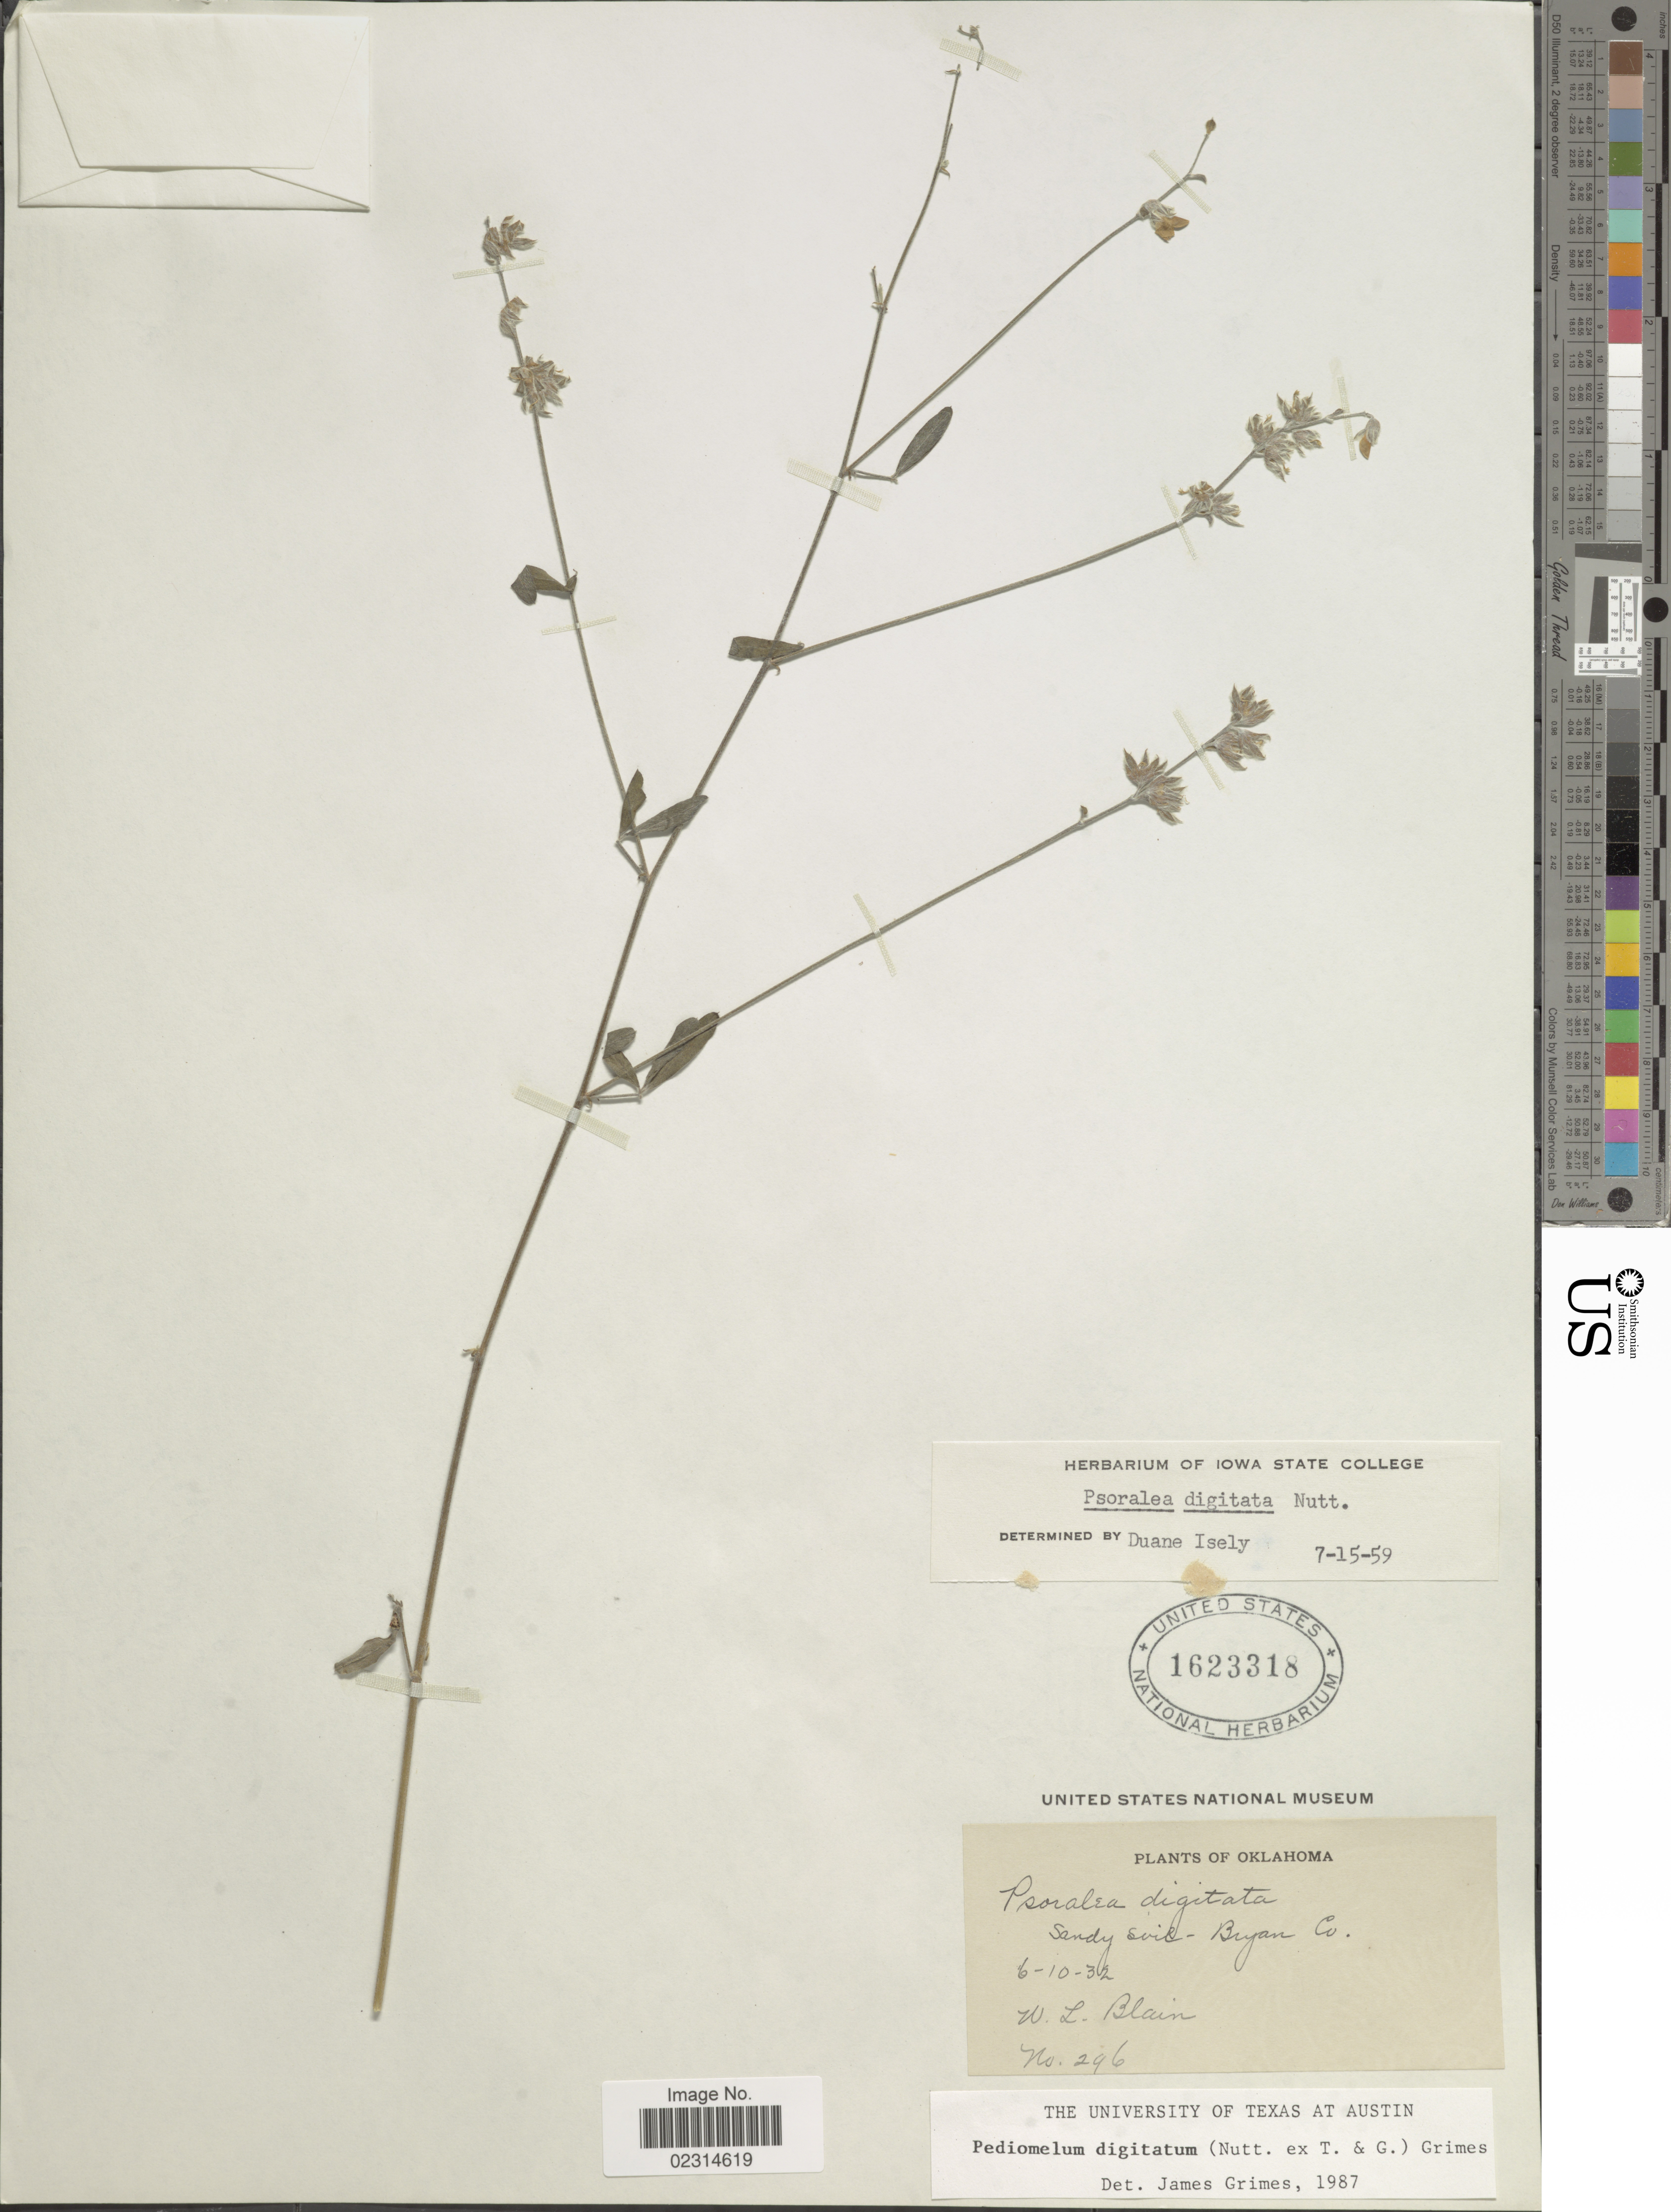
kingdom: Plantae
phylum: Tracheophyta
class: Magnoliopsida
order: Fabales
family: Fabaceae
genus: Pediomelum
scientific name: Pediomelum digitatum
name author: (Nutt. ex Torr. & A. Gray) Isely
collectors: W. Blain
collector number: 296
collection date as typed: Transcribed d/m/y: 10/6/32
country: United States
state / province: Oklahoma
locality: Sandy soil - Bryan Co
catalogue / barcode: US 1623318